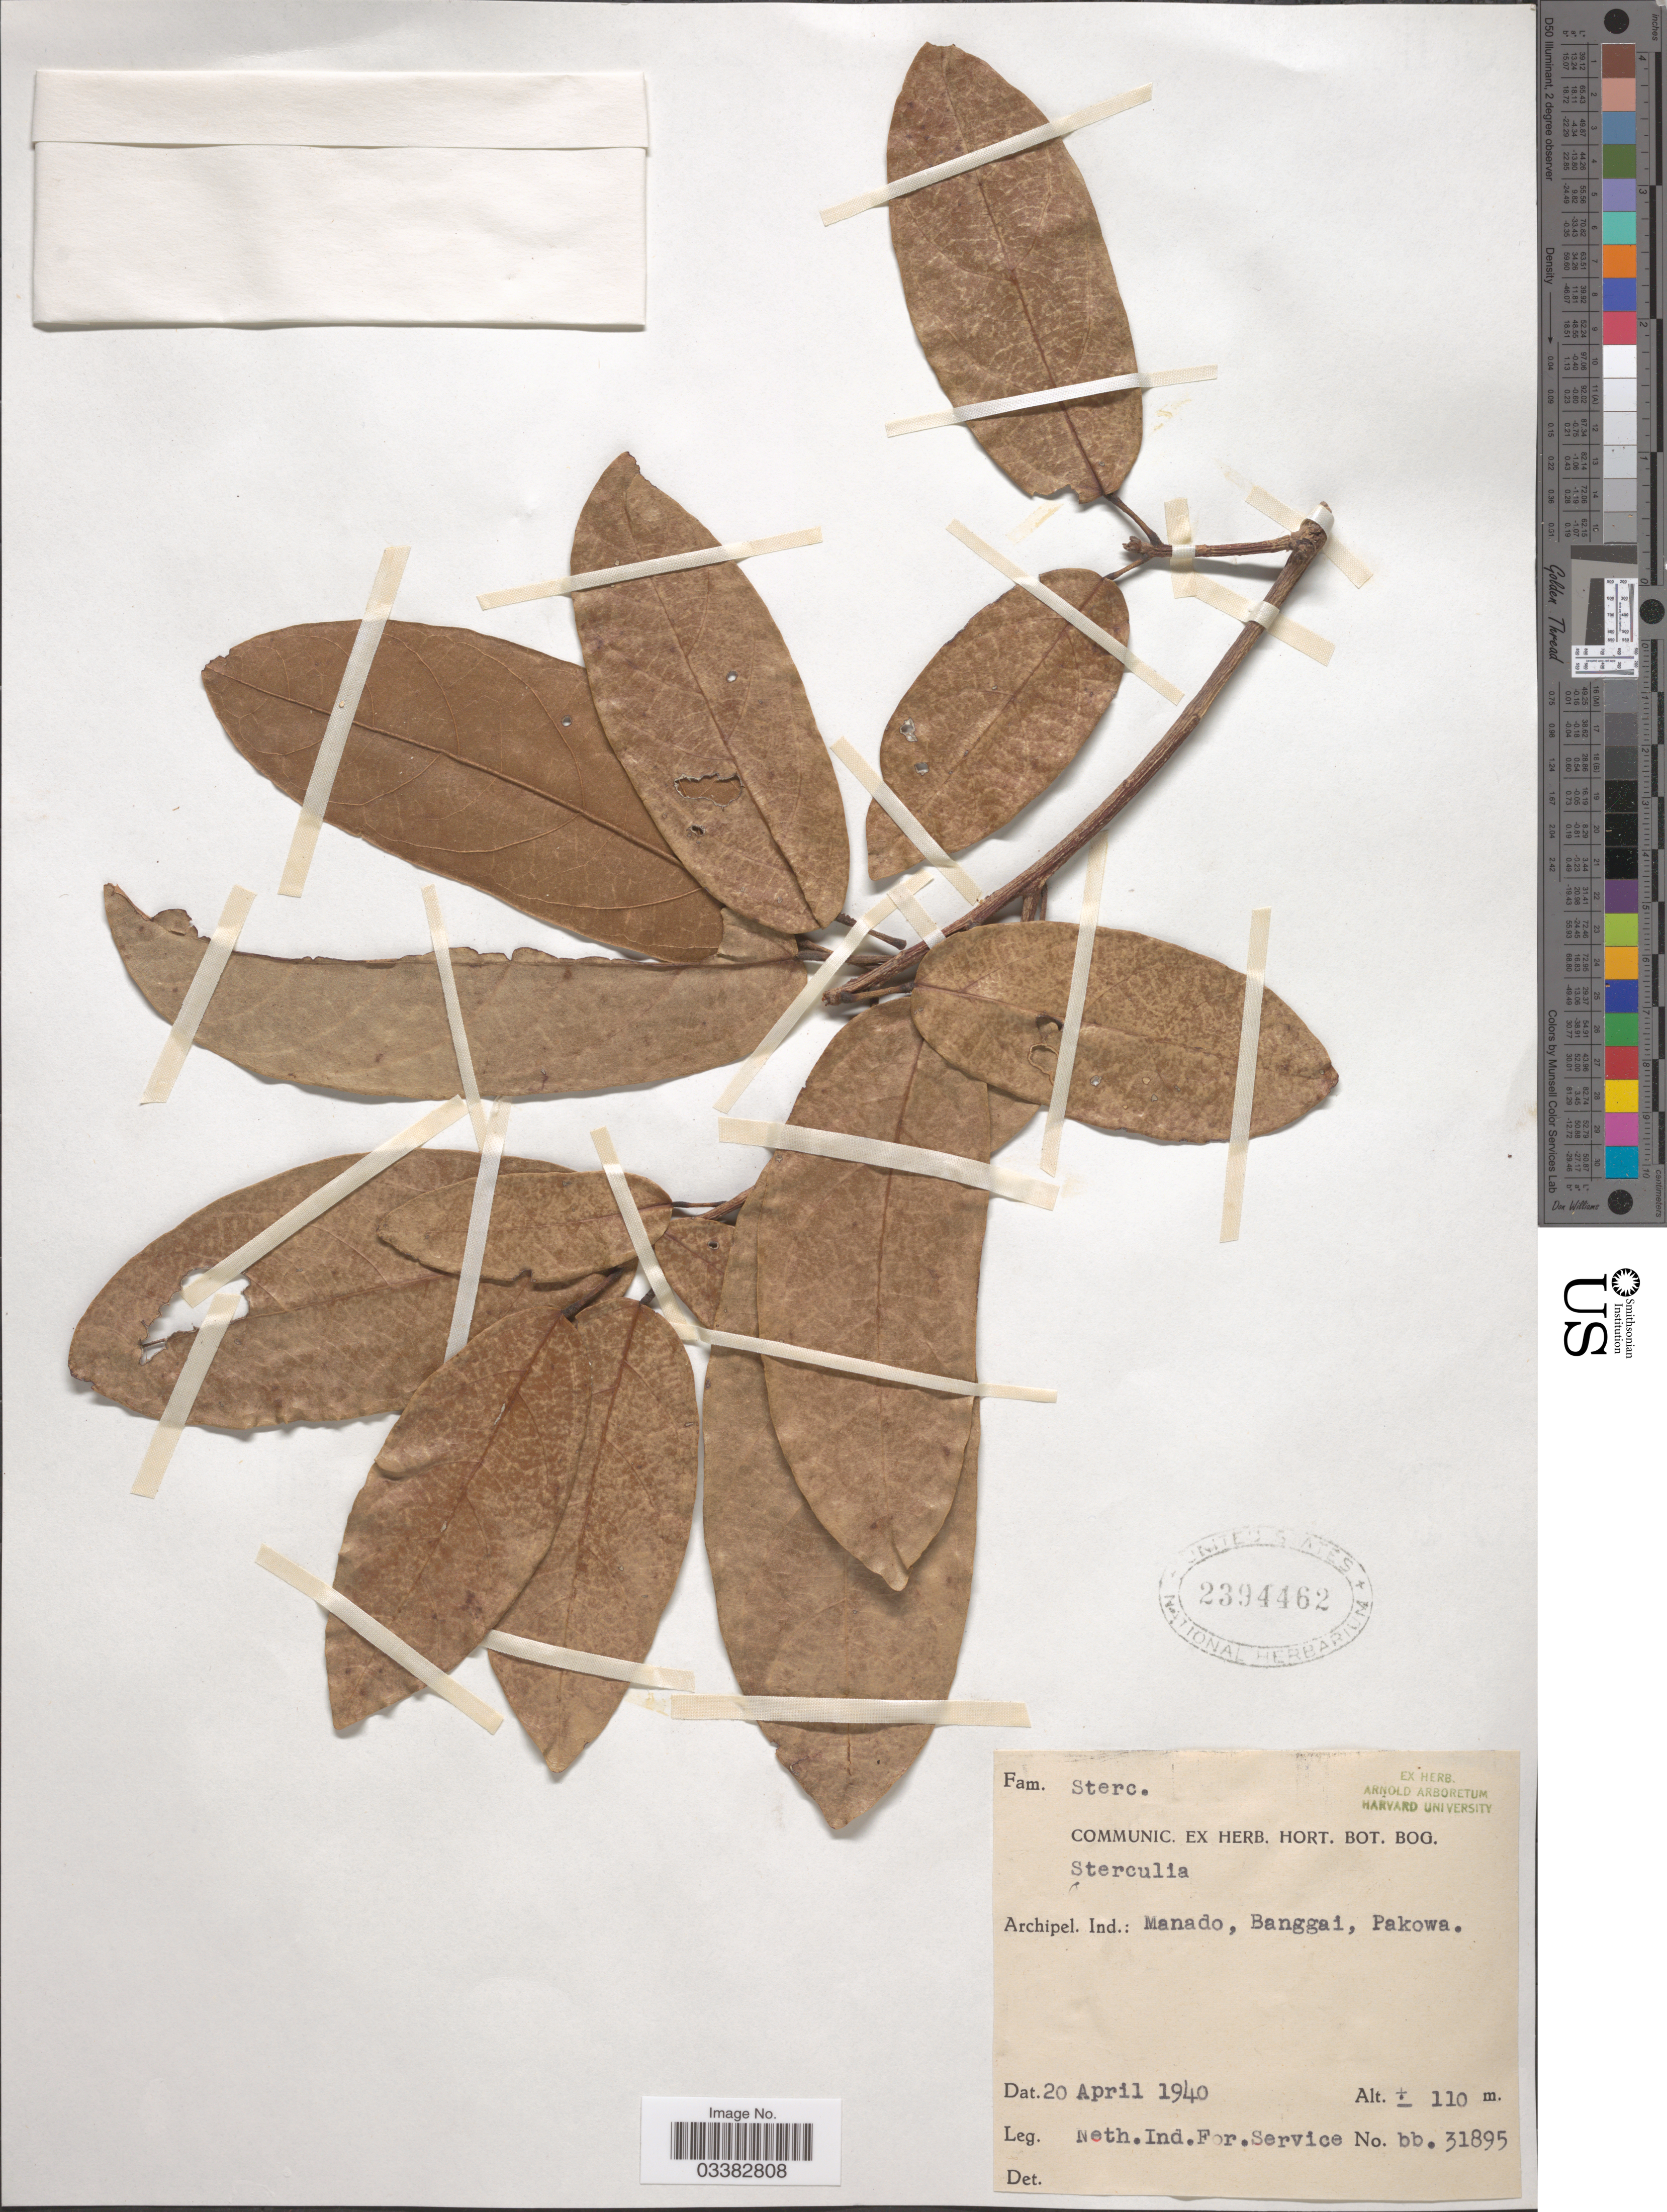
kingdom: Plantae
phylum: Tracheophyta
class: Magnoliopsida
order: Malvales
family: Malvaceae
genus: Sterculia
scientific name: Sterculia sp.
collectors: Neth. Ind. For. Service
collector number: bb. 31895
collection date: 1940-04-20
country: Indonesia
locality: Archipel. Ind.: Manado, Banggai, Pakowa.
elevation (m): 110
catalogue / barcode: US 2394462